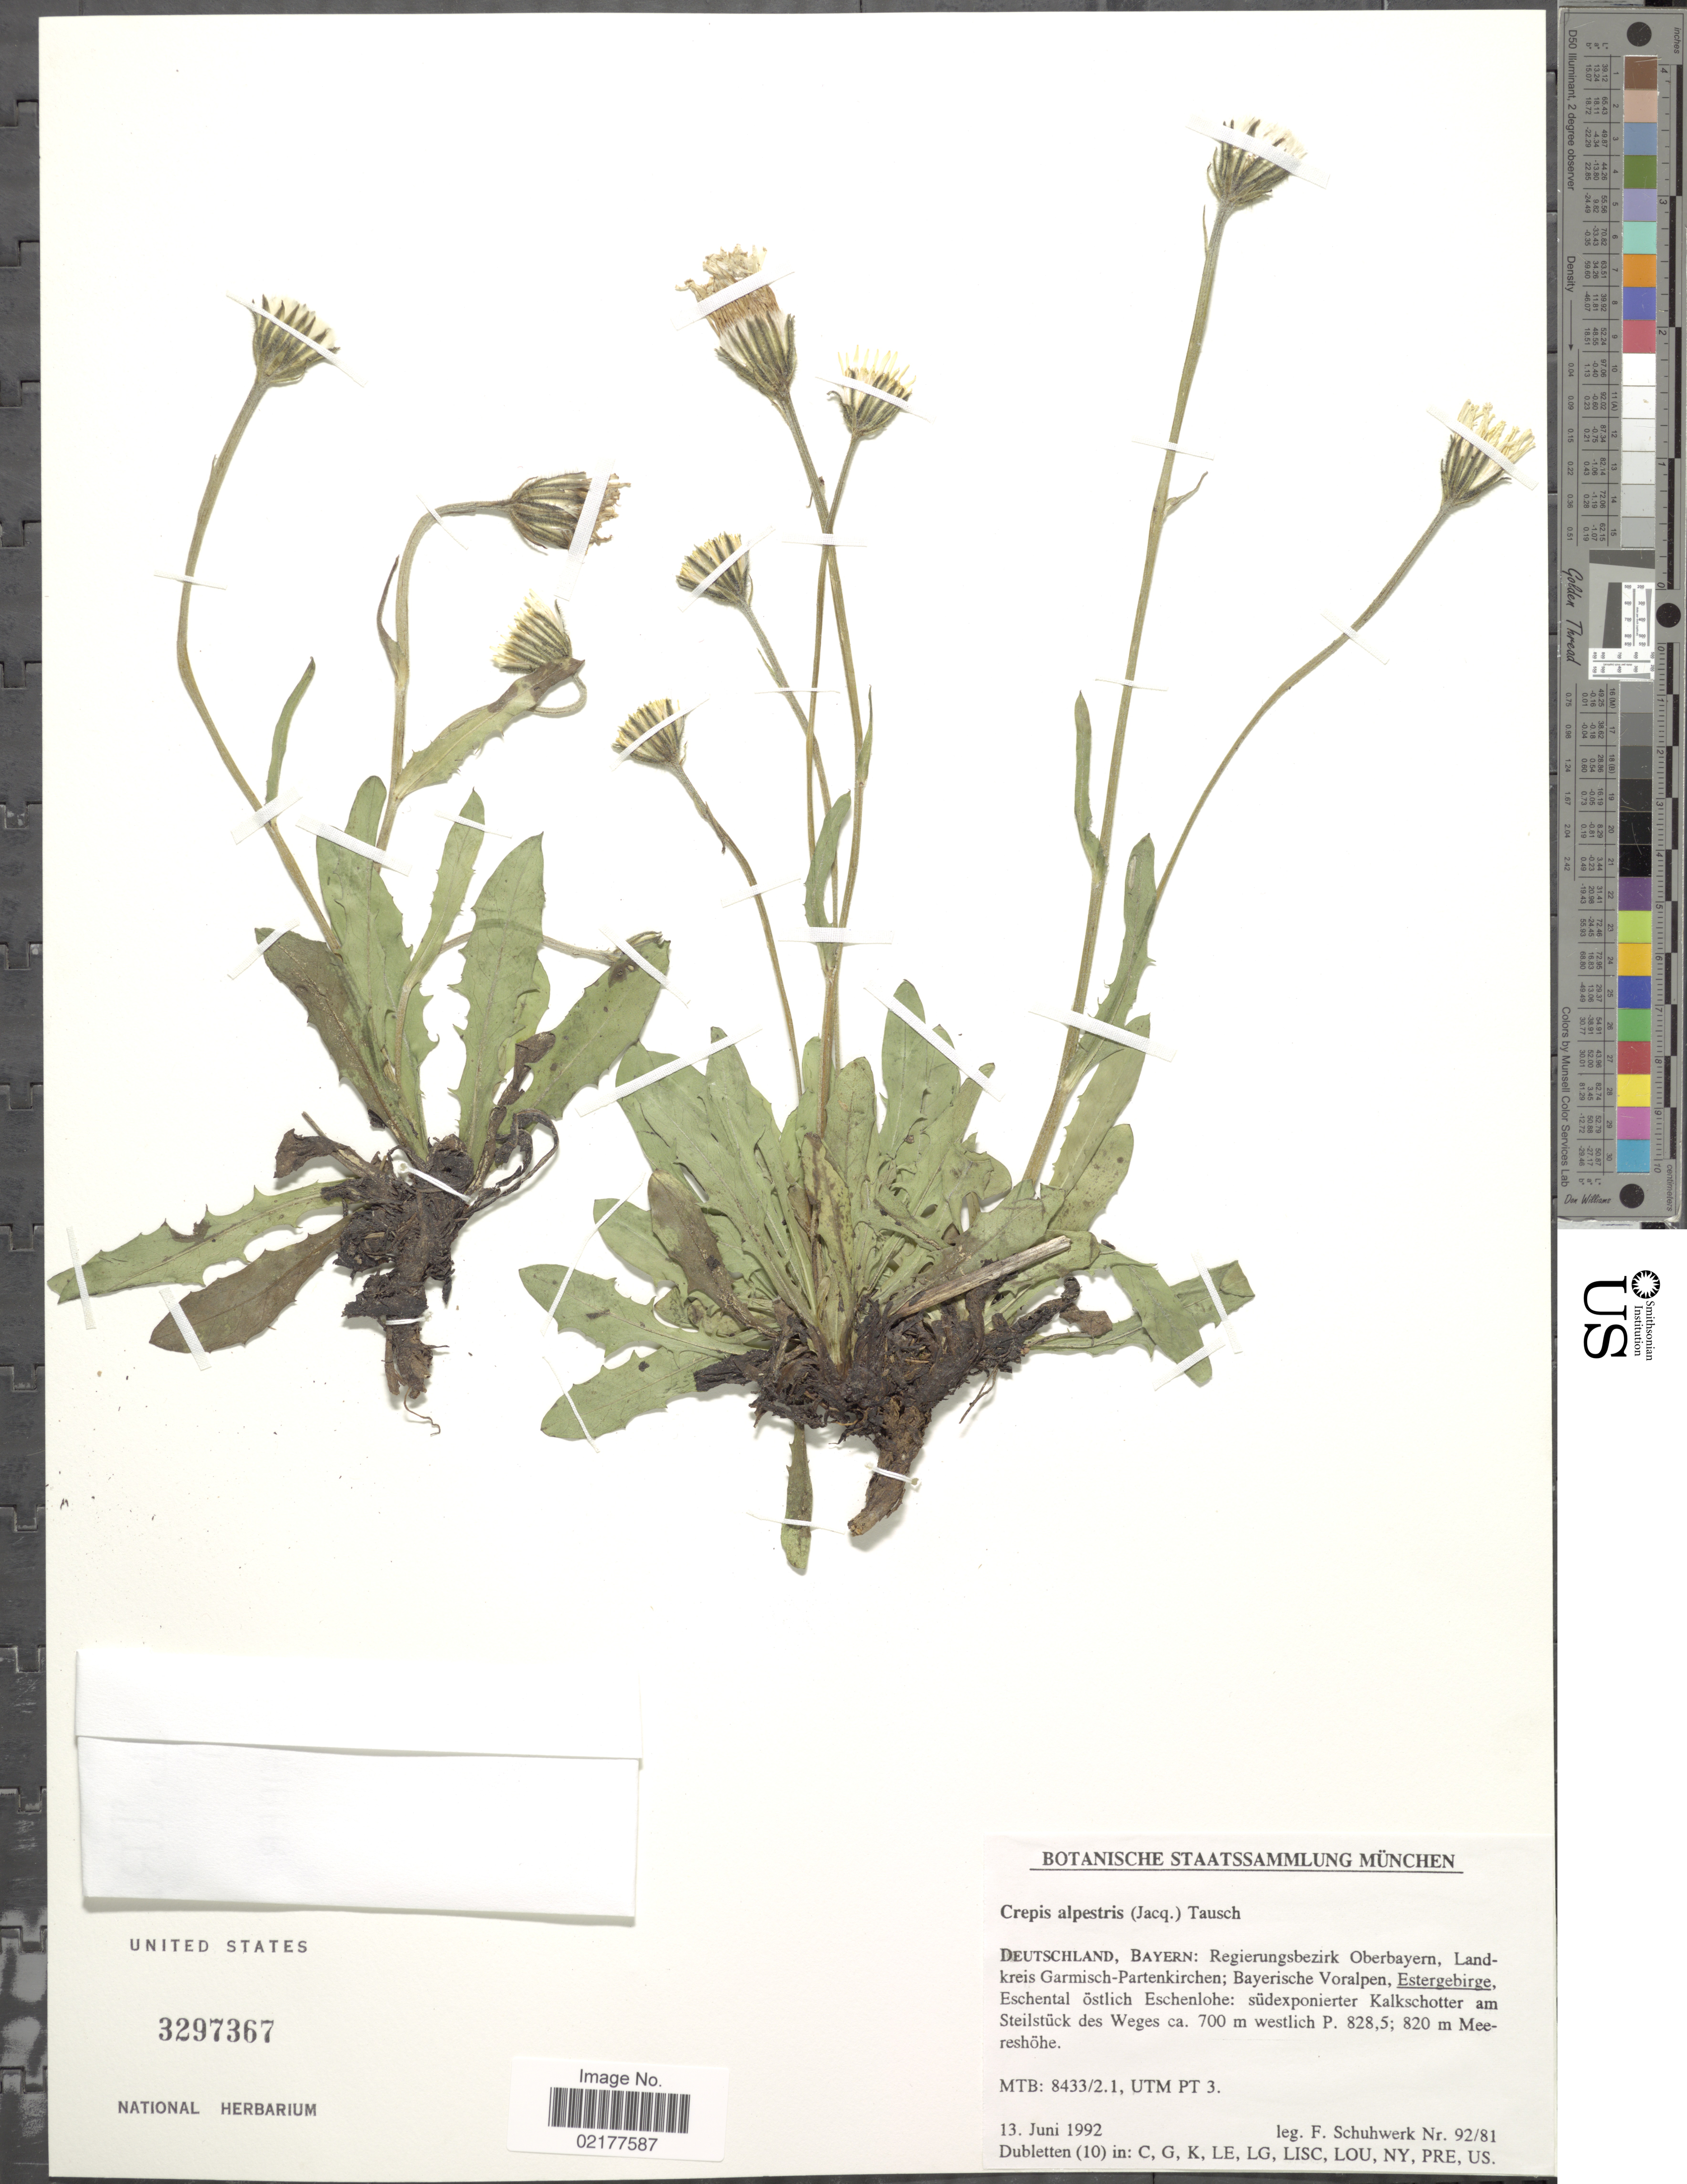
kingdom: Plantae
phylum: Tracheophyta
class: Magnoliopsida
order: Asterales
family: Asteraceae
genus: Crepis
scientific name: Crepis alpestris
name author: (Jacq.) Tausch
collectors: Schuhwerk, F.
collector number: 92/81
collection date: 1992-06-13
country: Germany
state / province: Bayern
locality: Regierungsbezirk Oberbayern, Landkreis Garmisch-Partenkirchen; Bayerische Voralpen, Estergebirge, Eschental östlich Eschenlohe: südexponierter Kalkschotter am Steilstück des Weges ca. 700 m westlich P. 828,5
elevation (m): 820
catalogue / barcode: US 3297367